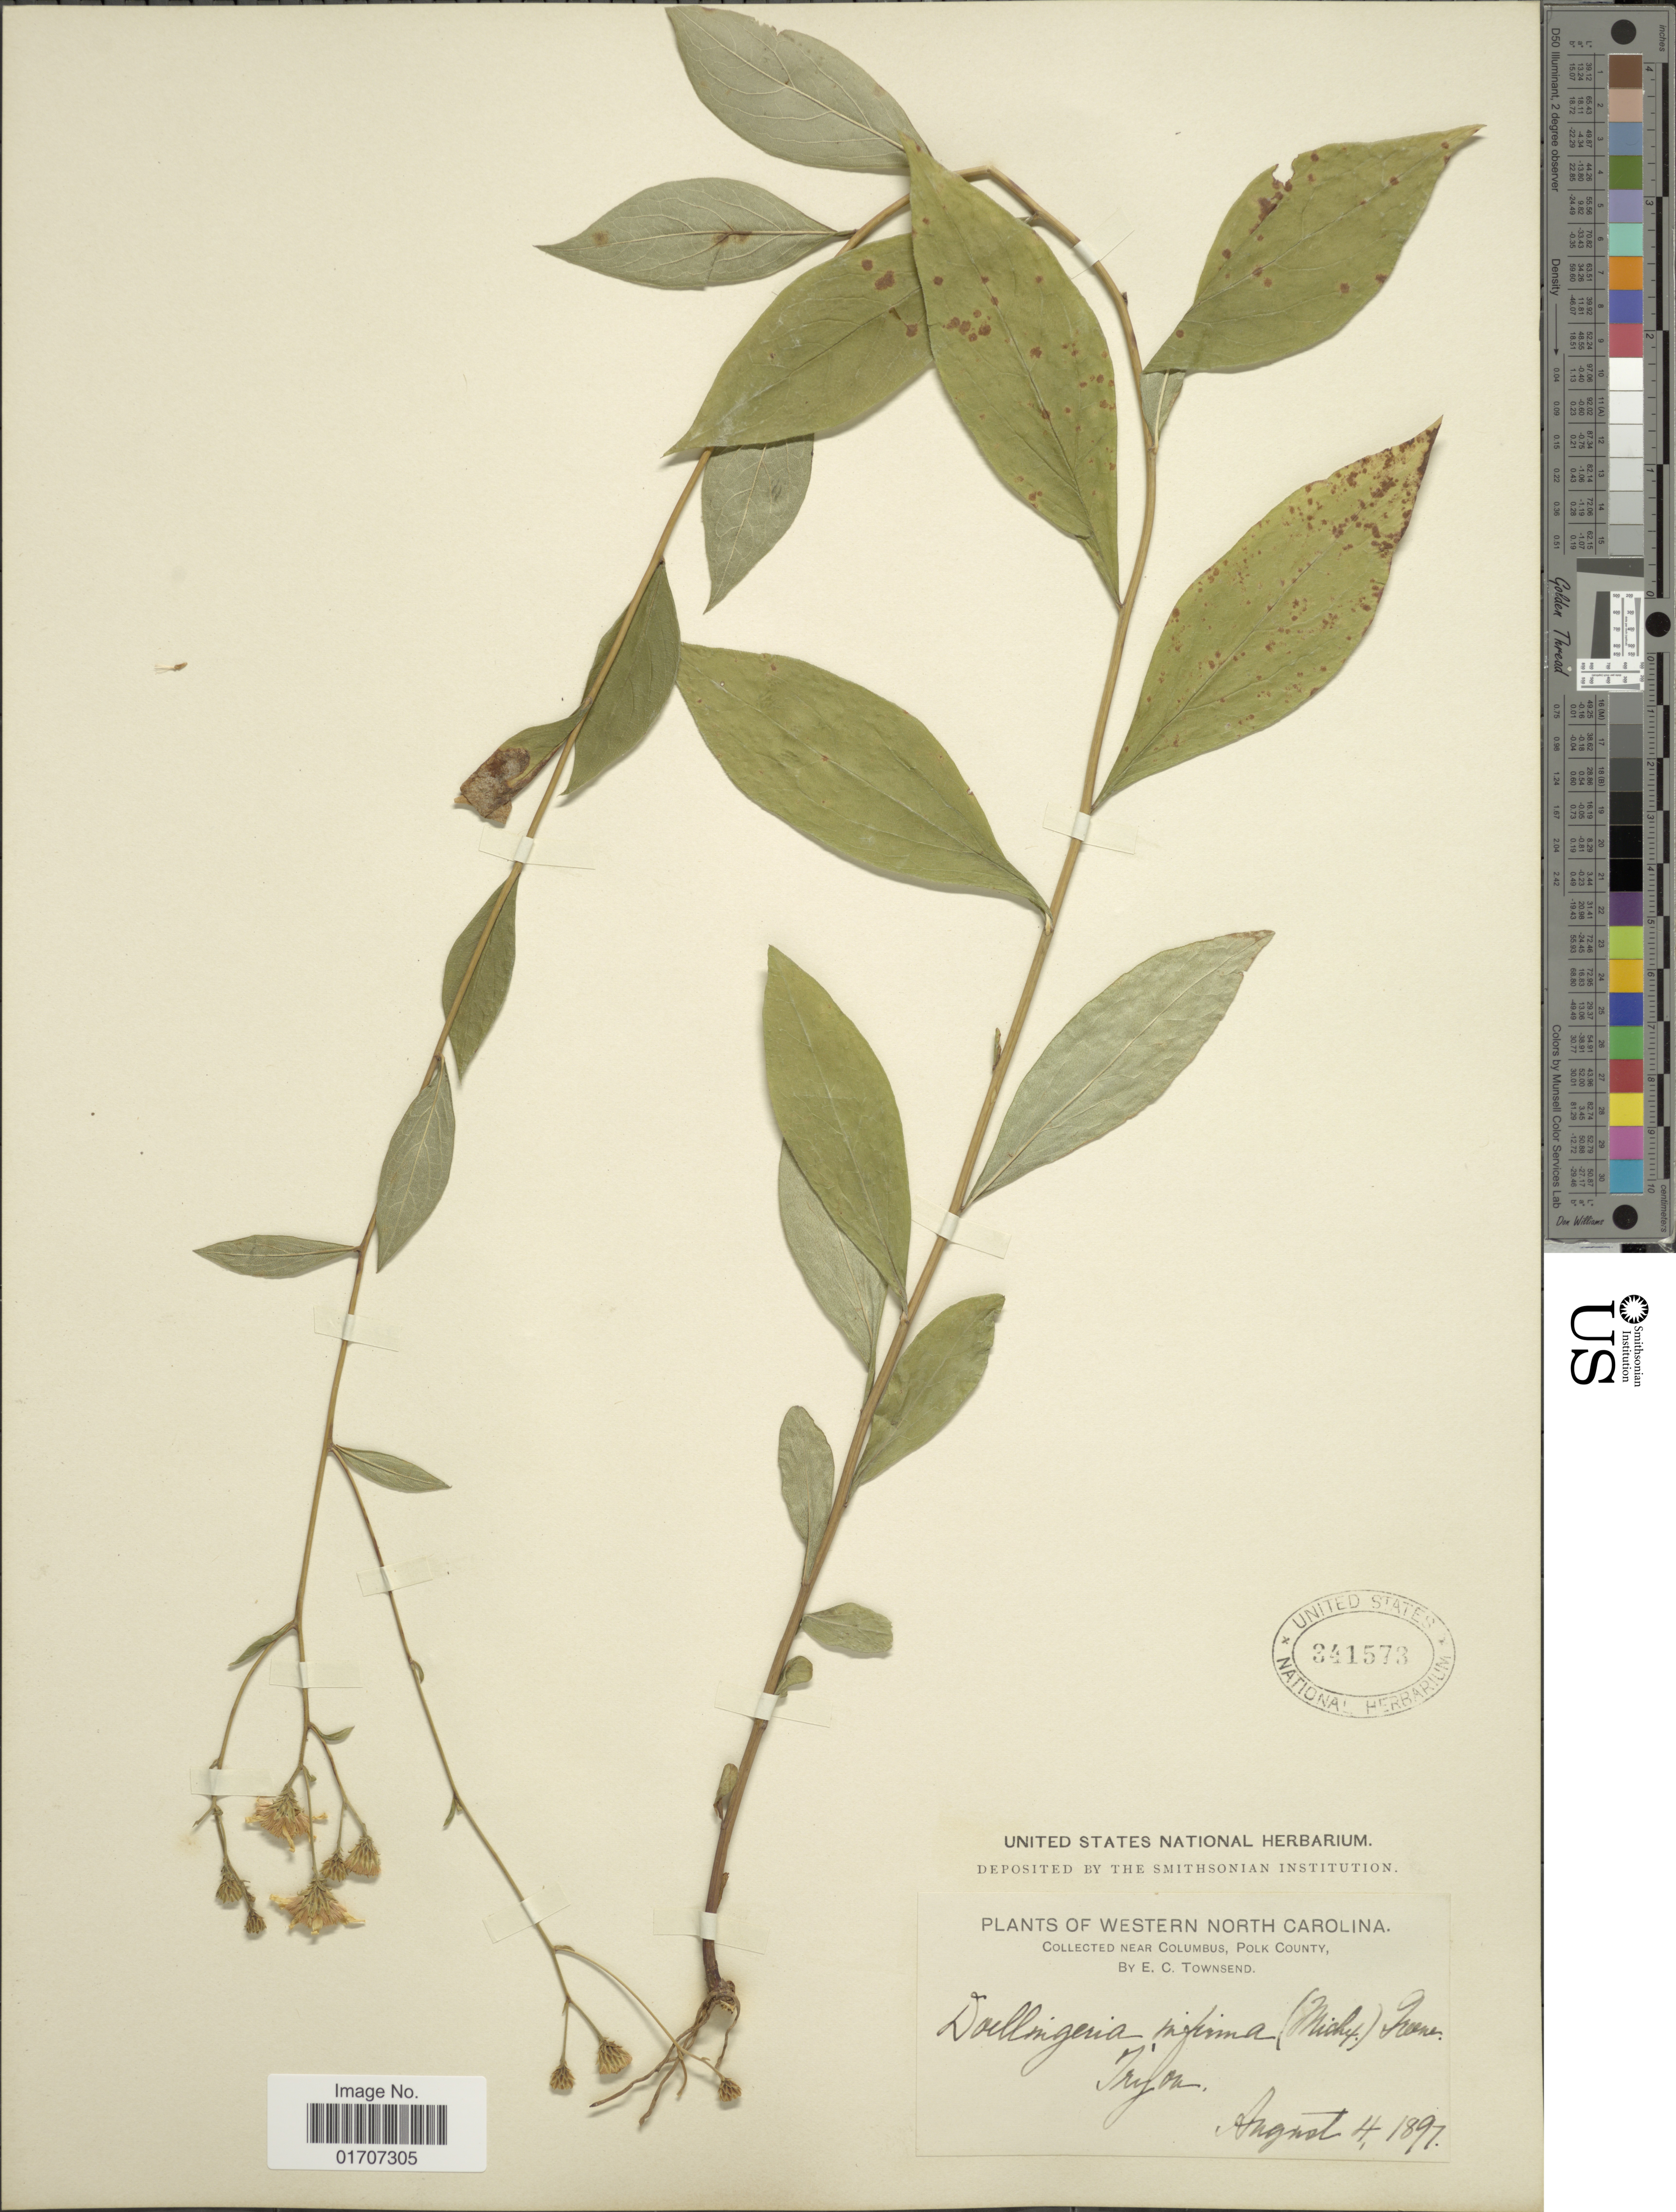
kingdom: Plantae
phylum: Tracheophyta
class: Magnoliopsida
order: Asterales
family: Asteraceae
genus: Doellingeria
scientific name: Doellingeria infirma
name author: (Michx.) Greene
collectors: E. C. Townsend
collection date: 1897-08-04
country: United States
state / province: North Carolina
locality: Western North Carolina, near Columbus, Polk County, Tryon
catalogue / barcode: US 341573